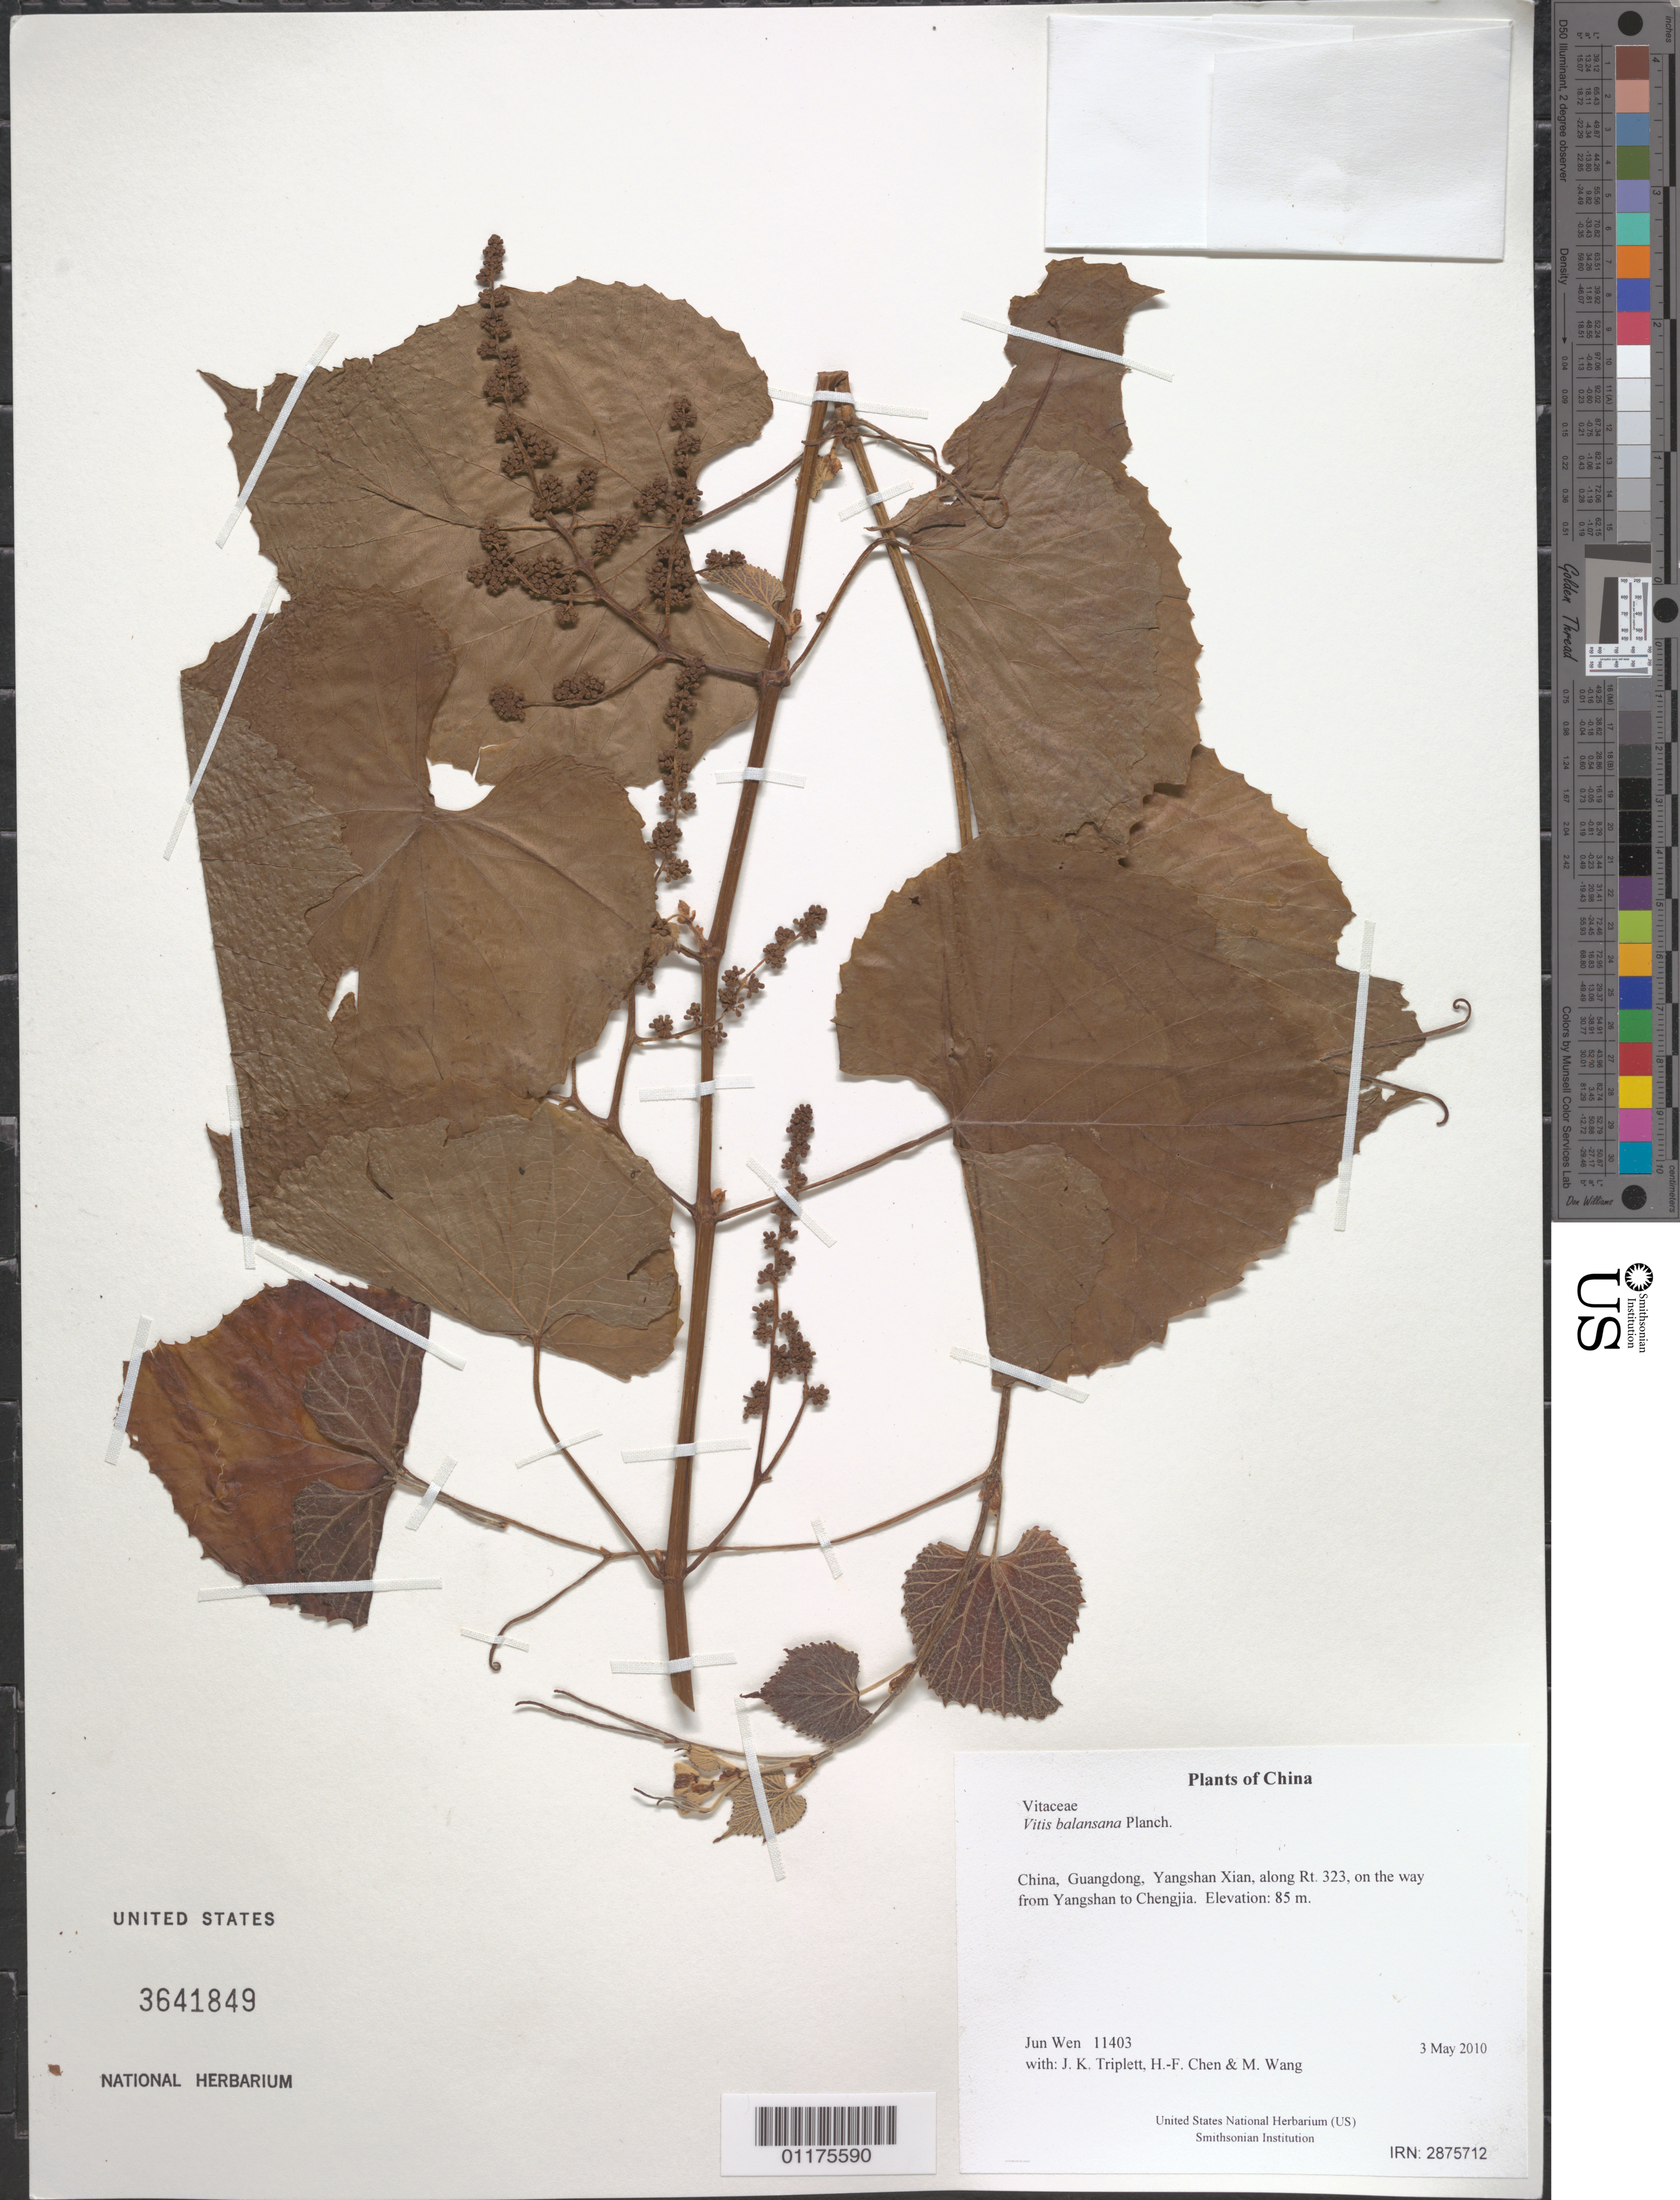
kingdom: Plantae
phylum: Tracheophyta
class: Magnoliopsida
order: Vitales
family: Vitaceae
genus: Vitis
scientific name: Vitis balansana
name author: Planch.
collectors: J. Wen, J. K. Triplett, H.-F. Chen & M. Wang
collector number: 11403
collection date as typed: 3 May 2010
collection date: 2010-05-03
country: China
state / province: Guangdong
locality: Yangshan Xian, along Rt. 323, on the way from Yangshan to Chengjia.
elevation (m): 85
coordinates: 24 39.667 N, 112 44.815 E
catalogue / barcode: US 3641849